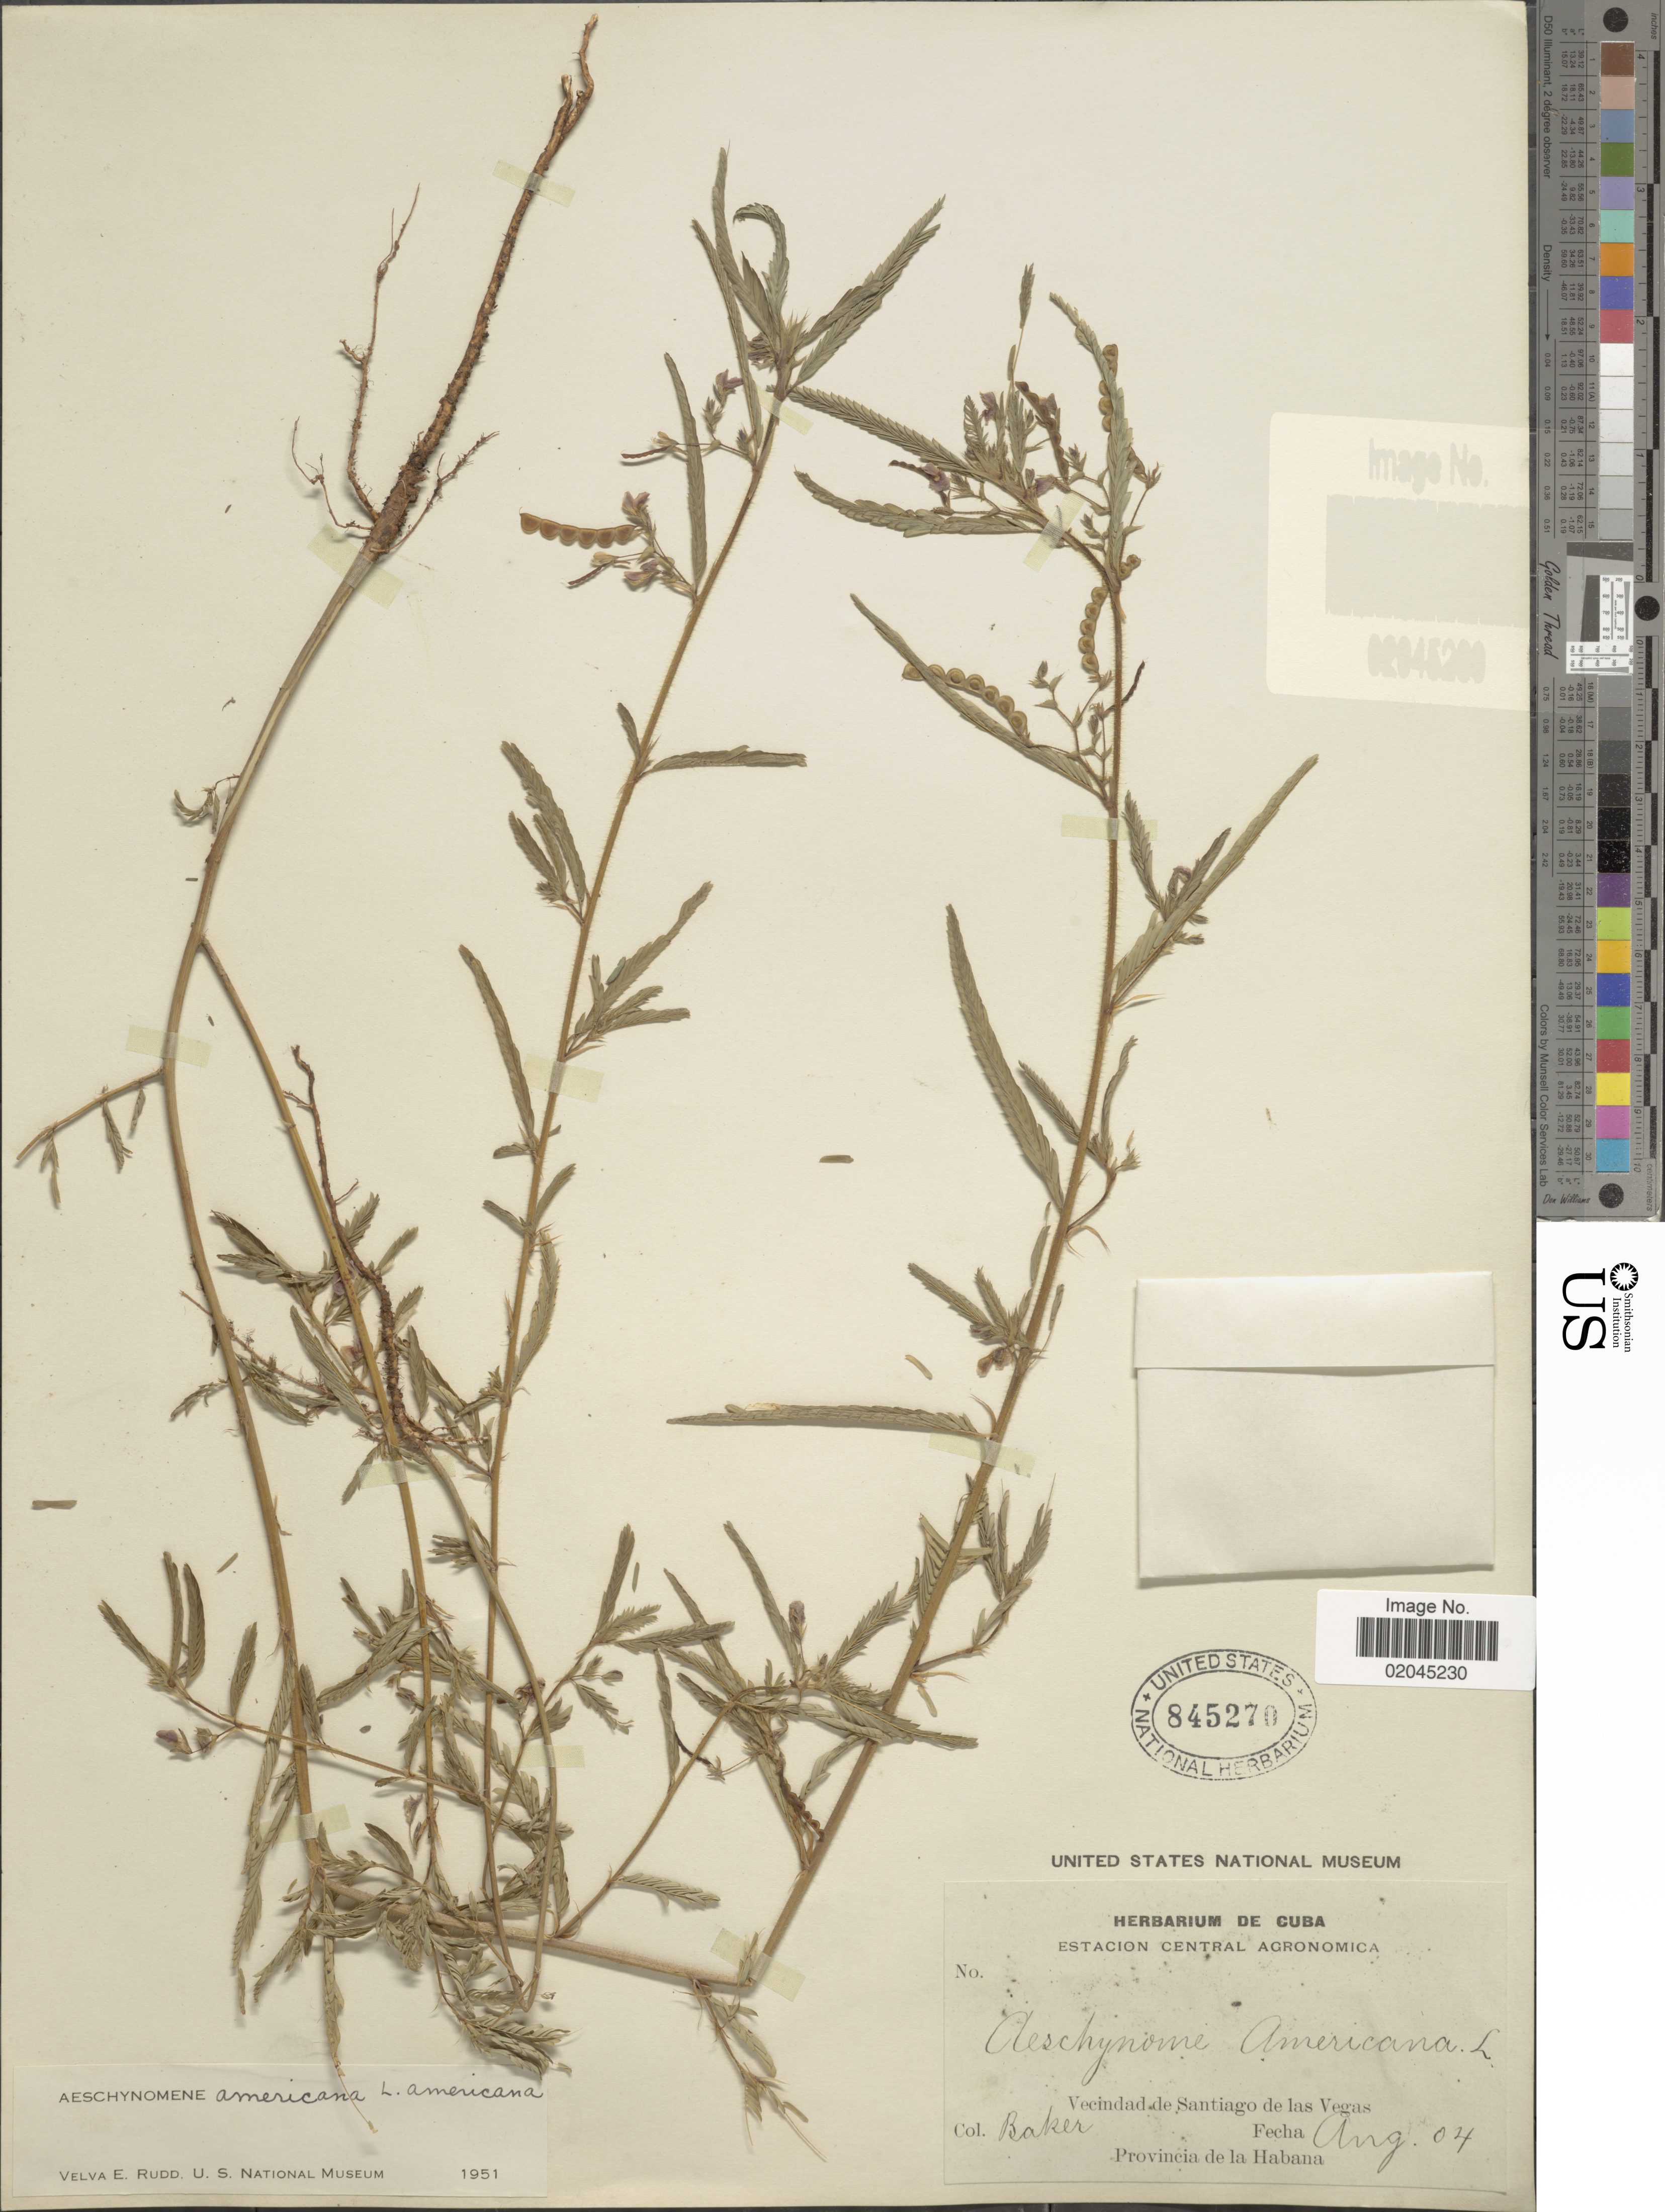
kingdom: Plantae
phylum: Tracheophyta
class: Magnoliopsida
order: Fabales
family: Fabaceae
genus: Aeschynomene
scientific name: Aeschynomene americana var. americana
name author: L.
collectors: -- Baker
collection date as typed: Transcribed d/m/y: /8/4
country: Cuba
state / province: La Habana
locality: Estacion Agronomica, Vecindad de Santiago de las vegas Provincia de la Habana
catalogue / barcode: US 845270